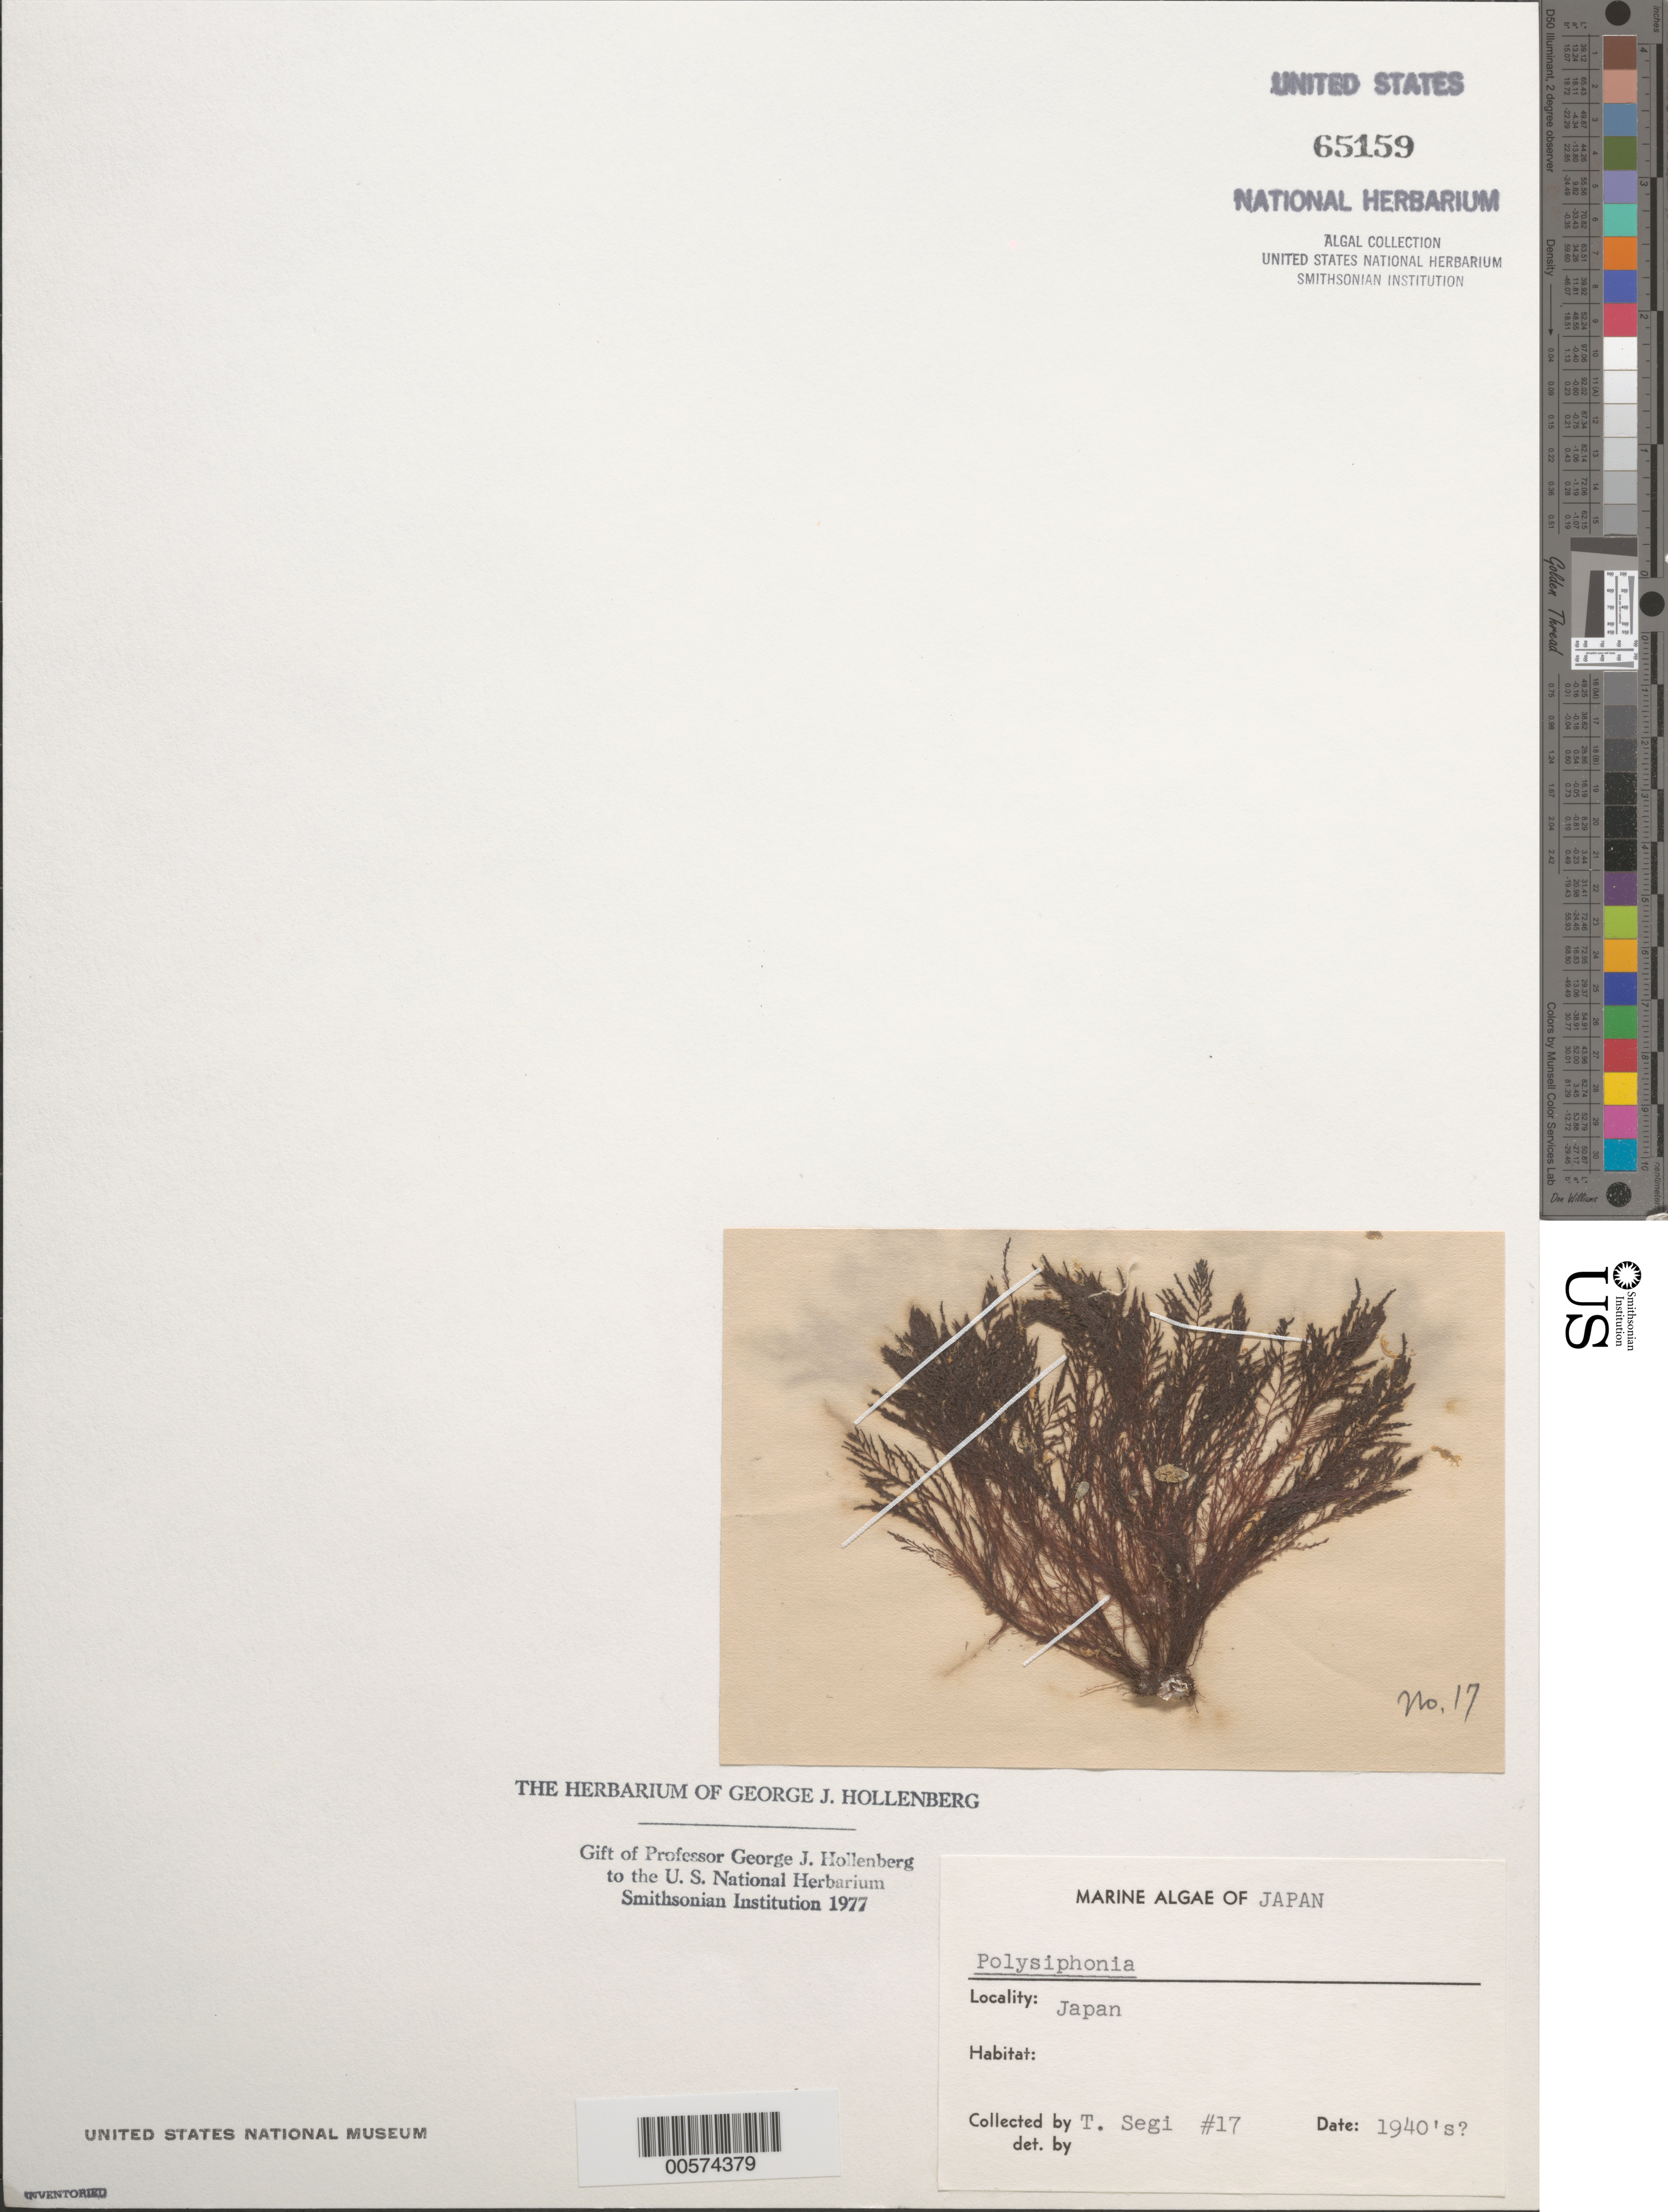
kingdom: Plantae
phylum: Rhodophyta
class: Florideophyceae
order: Ceramiales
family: Rhodomelaceae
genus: Polysiphonia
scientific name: Polysiphonia sp.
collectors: T. Segi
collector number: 17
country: Japan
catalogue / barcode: US 65159